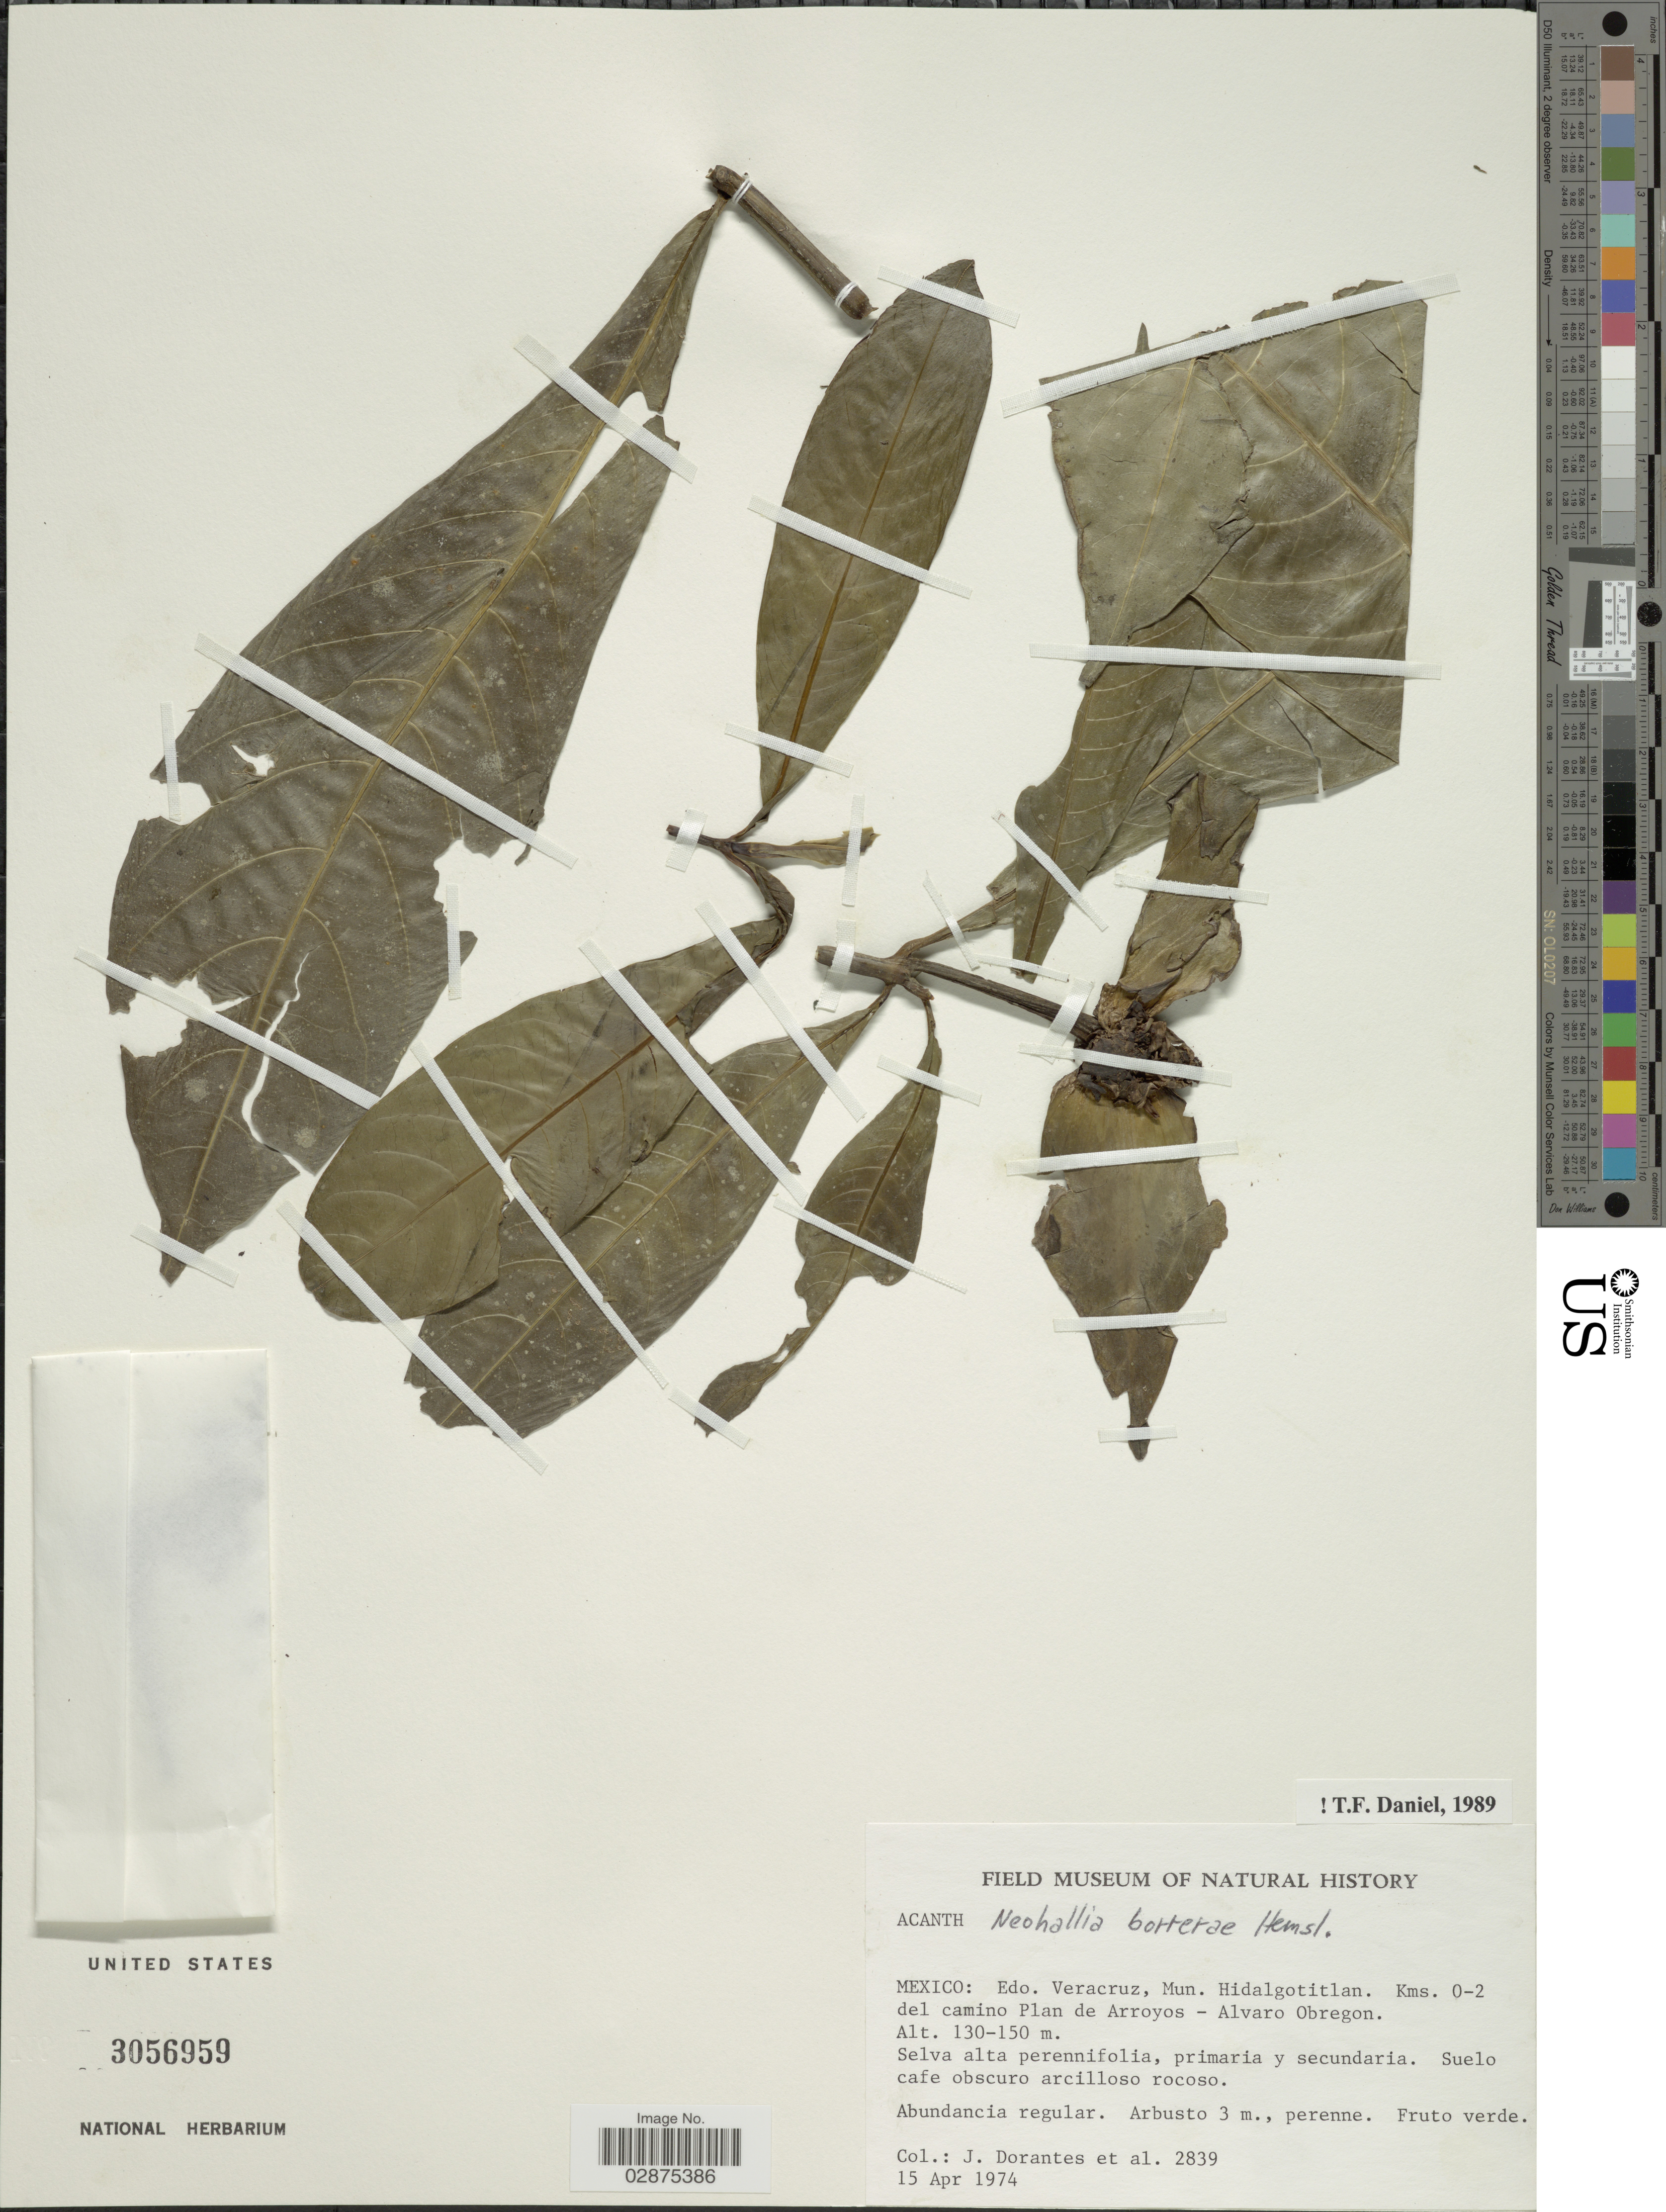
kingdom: Plantae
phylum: Tracheophyta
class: Magnoliopsida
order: Lamiales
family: Acanthaceae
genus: Neohallia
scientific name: Neohallia borrerae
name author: Hemsl.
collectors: J. Dorantes & et al.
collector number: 2839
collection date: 1974-04-15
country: Mexico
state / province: Veracruz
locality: Edo. Veracruz, Mun. Hidalgotitlan. Kms. 0-2 del camino Plan de Arroyos - Alvaro Obregon.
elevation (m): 130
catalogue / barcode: US 3056959